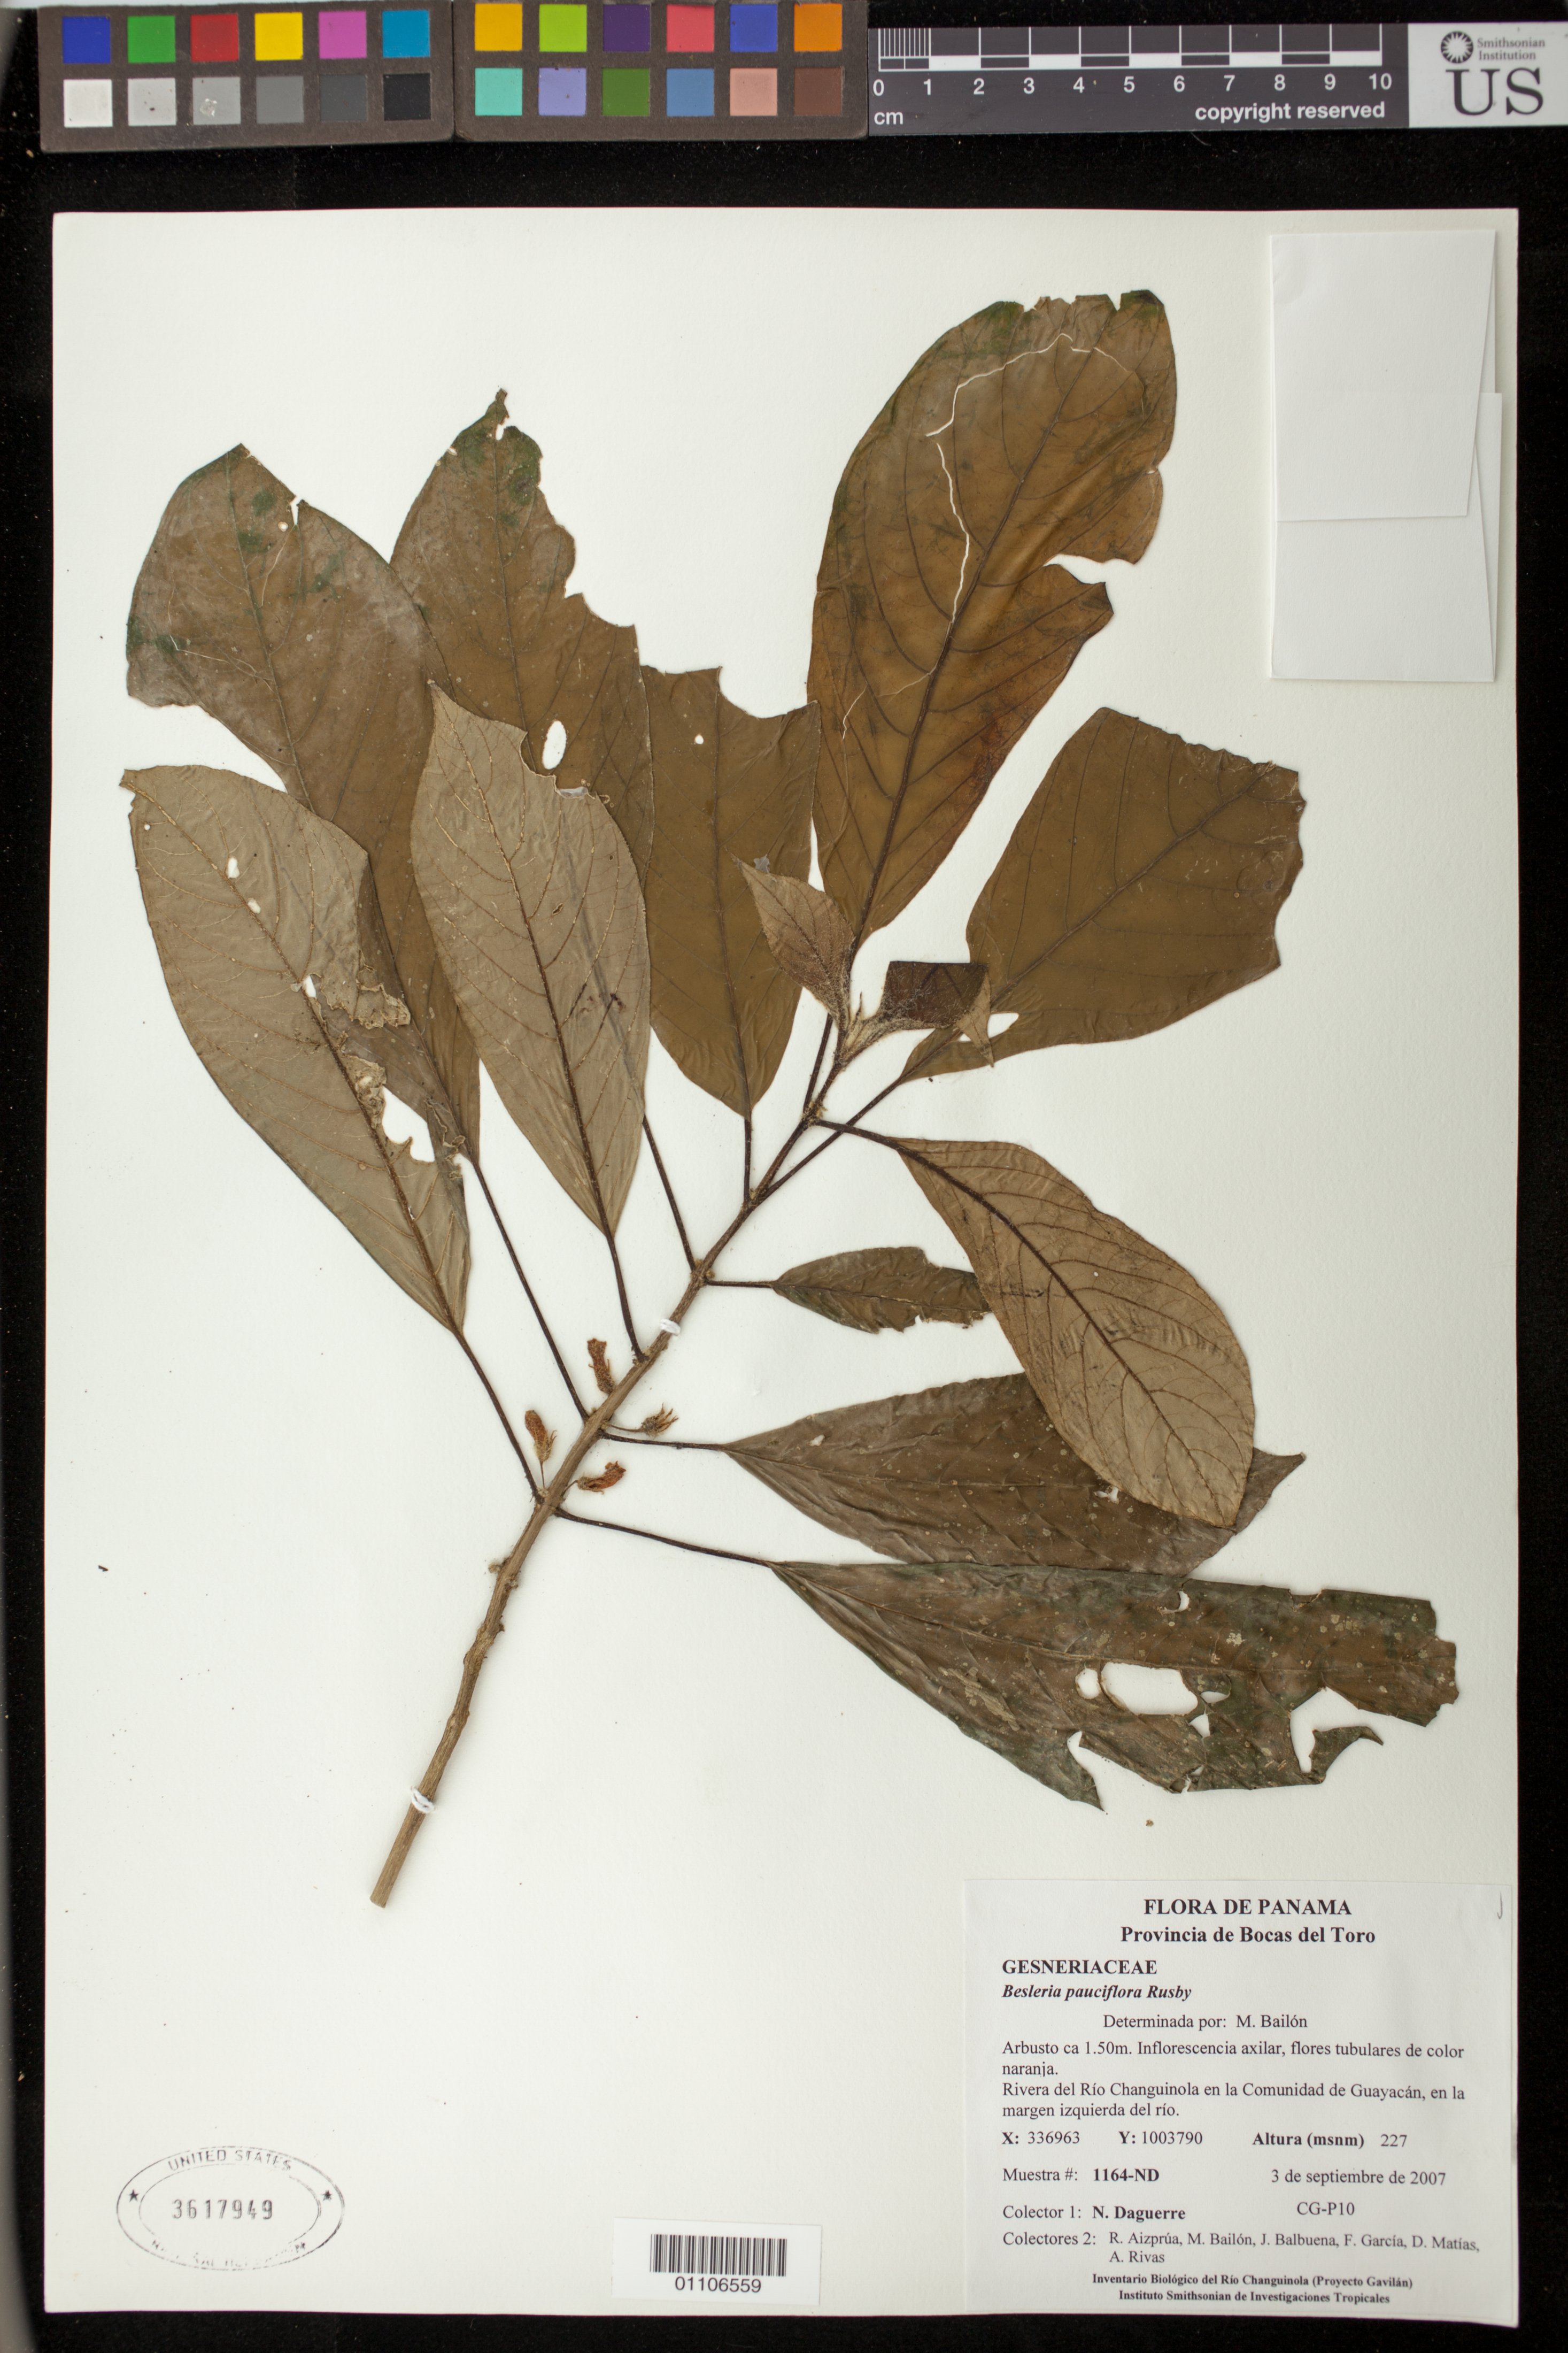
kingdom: Plantae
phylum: Tracheophyta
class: Magnoliopsida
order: Lamiales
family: Gesneriaceae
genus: Besleria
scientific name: Besleria pauciflora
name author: Rusby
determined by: Bailón, M.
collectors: N. Daguerre & et al.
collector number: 1164 -ND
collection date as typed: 03 Sep 2007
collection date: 2007-09-03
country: Panama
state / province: Bocas del Toro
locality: Rivera del Río Changuinola en la Comunidad de Guayacán, en la margen izquierda del río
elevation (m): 227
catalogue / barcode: US 3617949